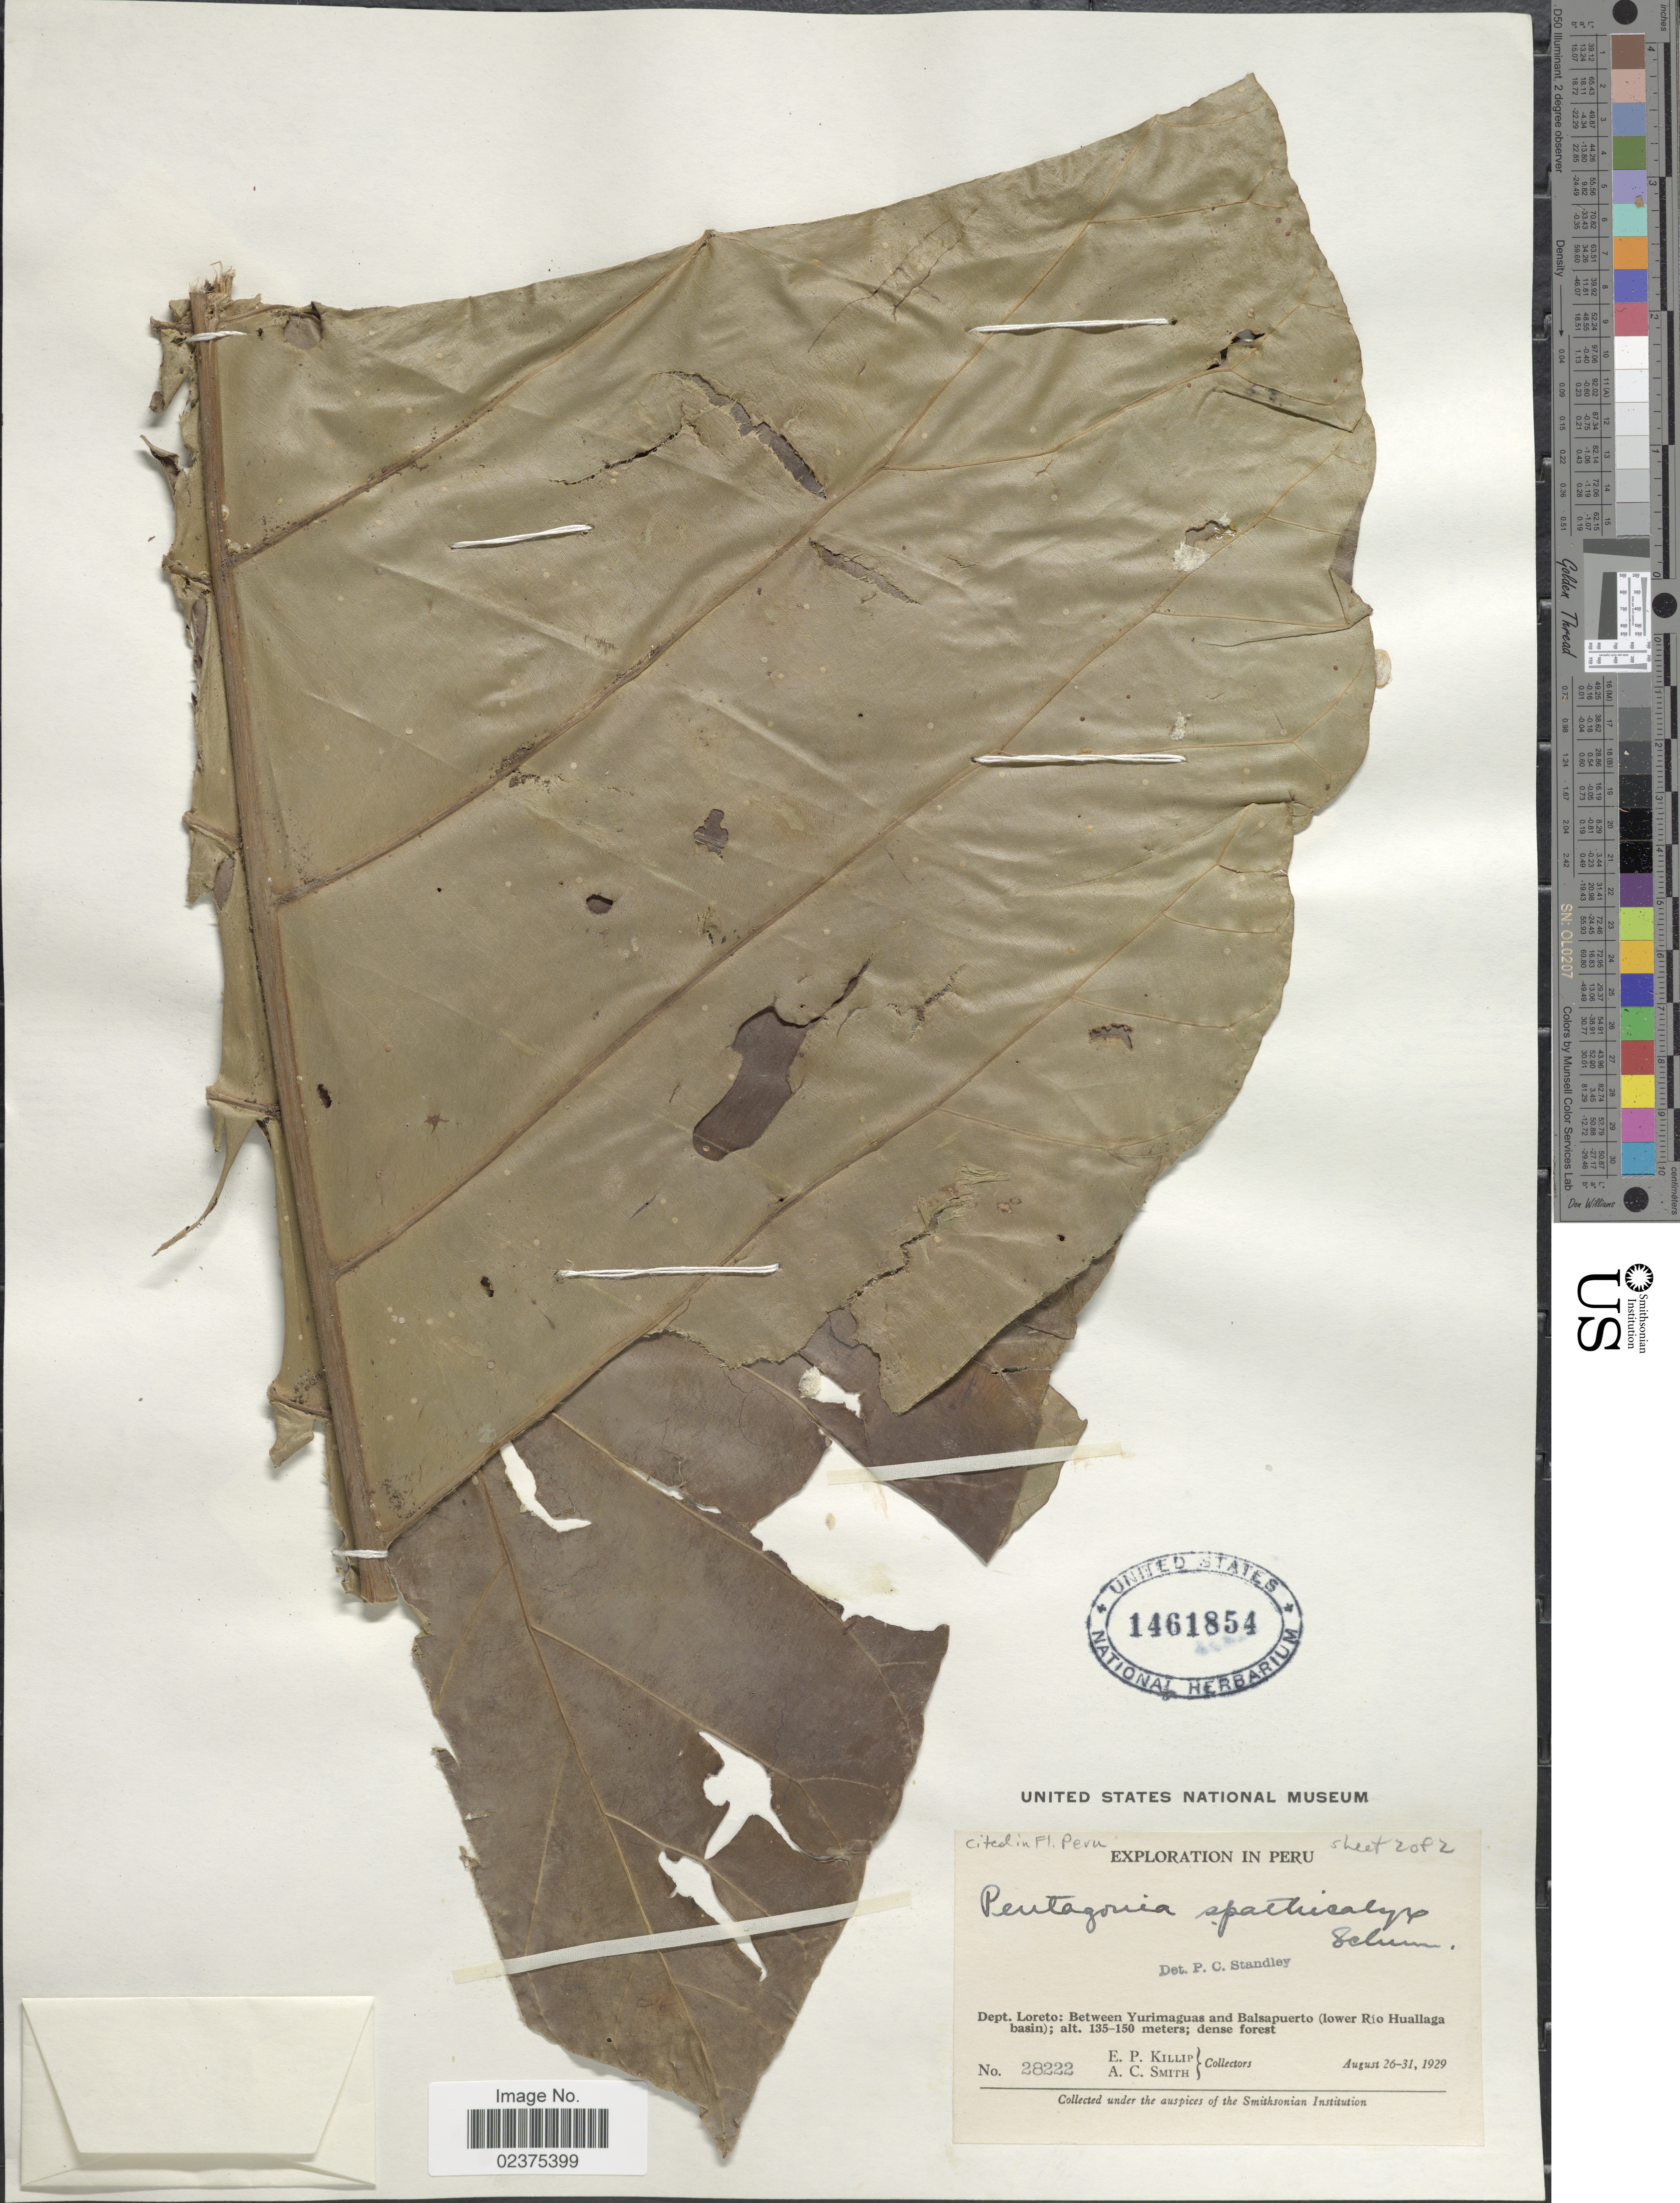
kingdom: Plantae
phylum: Tracheophyta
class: Magnoliopsida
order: Gentianales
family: Rubiaceae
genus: Pentagonia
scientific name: Pentagonia spathicalyx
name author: K. Schum.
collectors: E. P. Killip & A. C. Smith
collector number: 28222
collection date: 1929-08-26/1929-08-31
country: Peru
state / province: Loreto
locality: Dept. Loreto: Between Yurimaguas and Balsapuerto (lower Rio Huallaga basin)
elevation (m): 135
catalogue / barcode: US 1461854